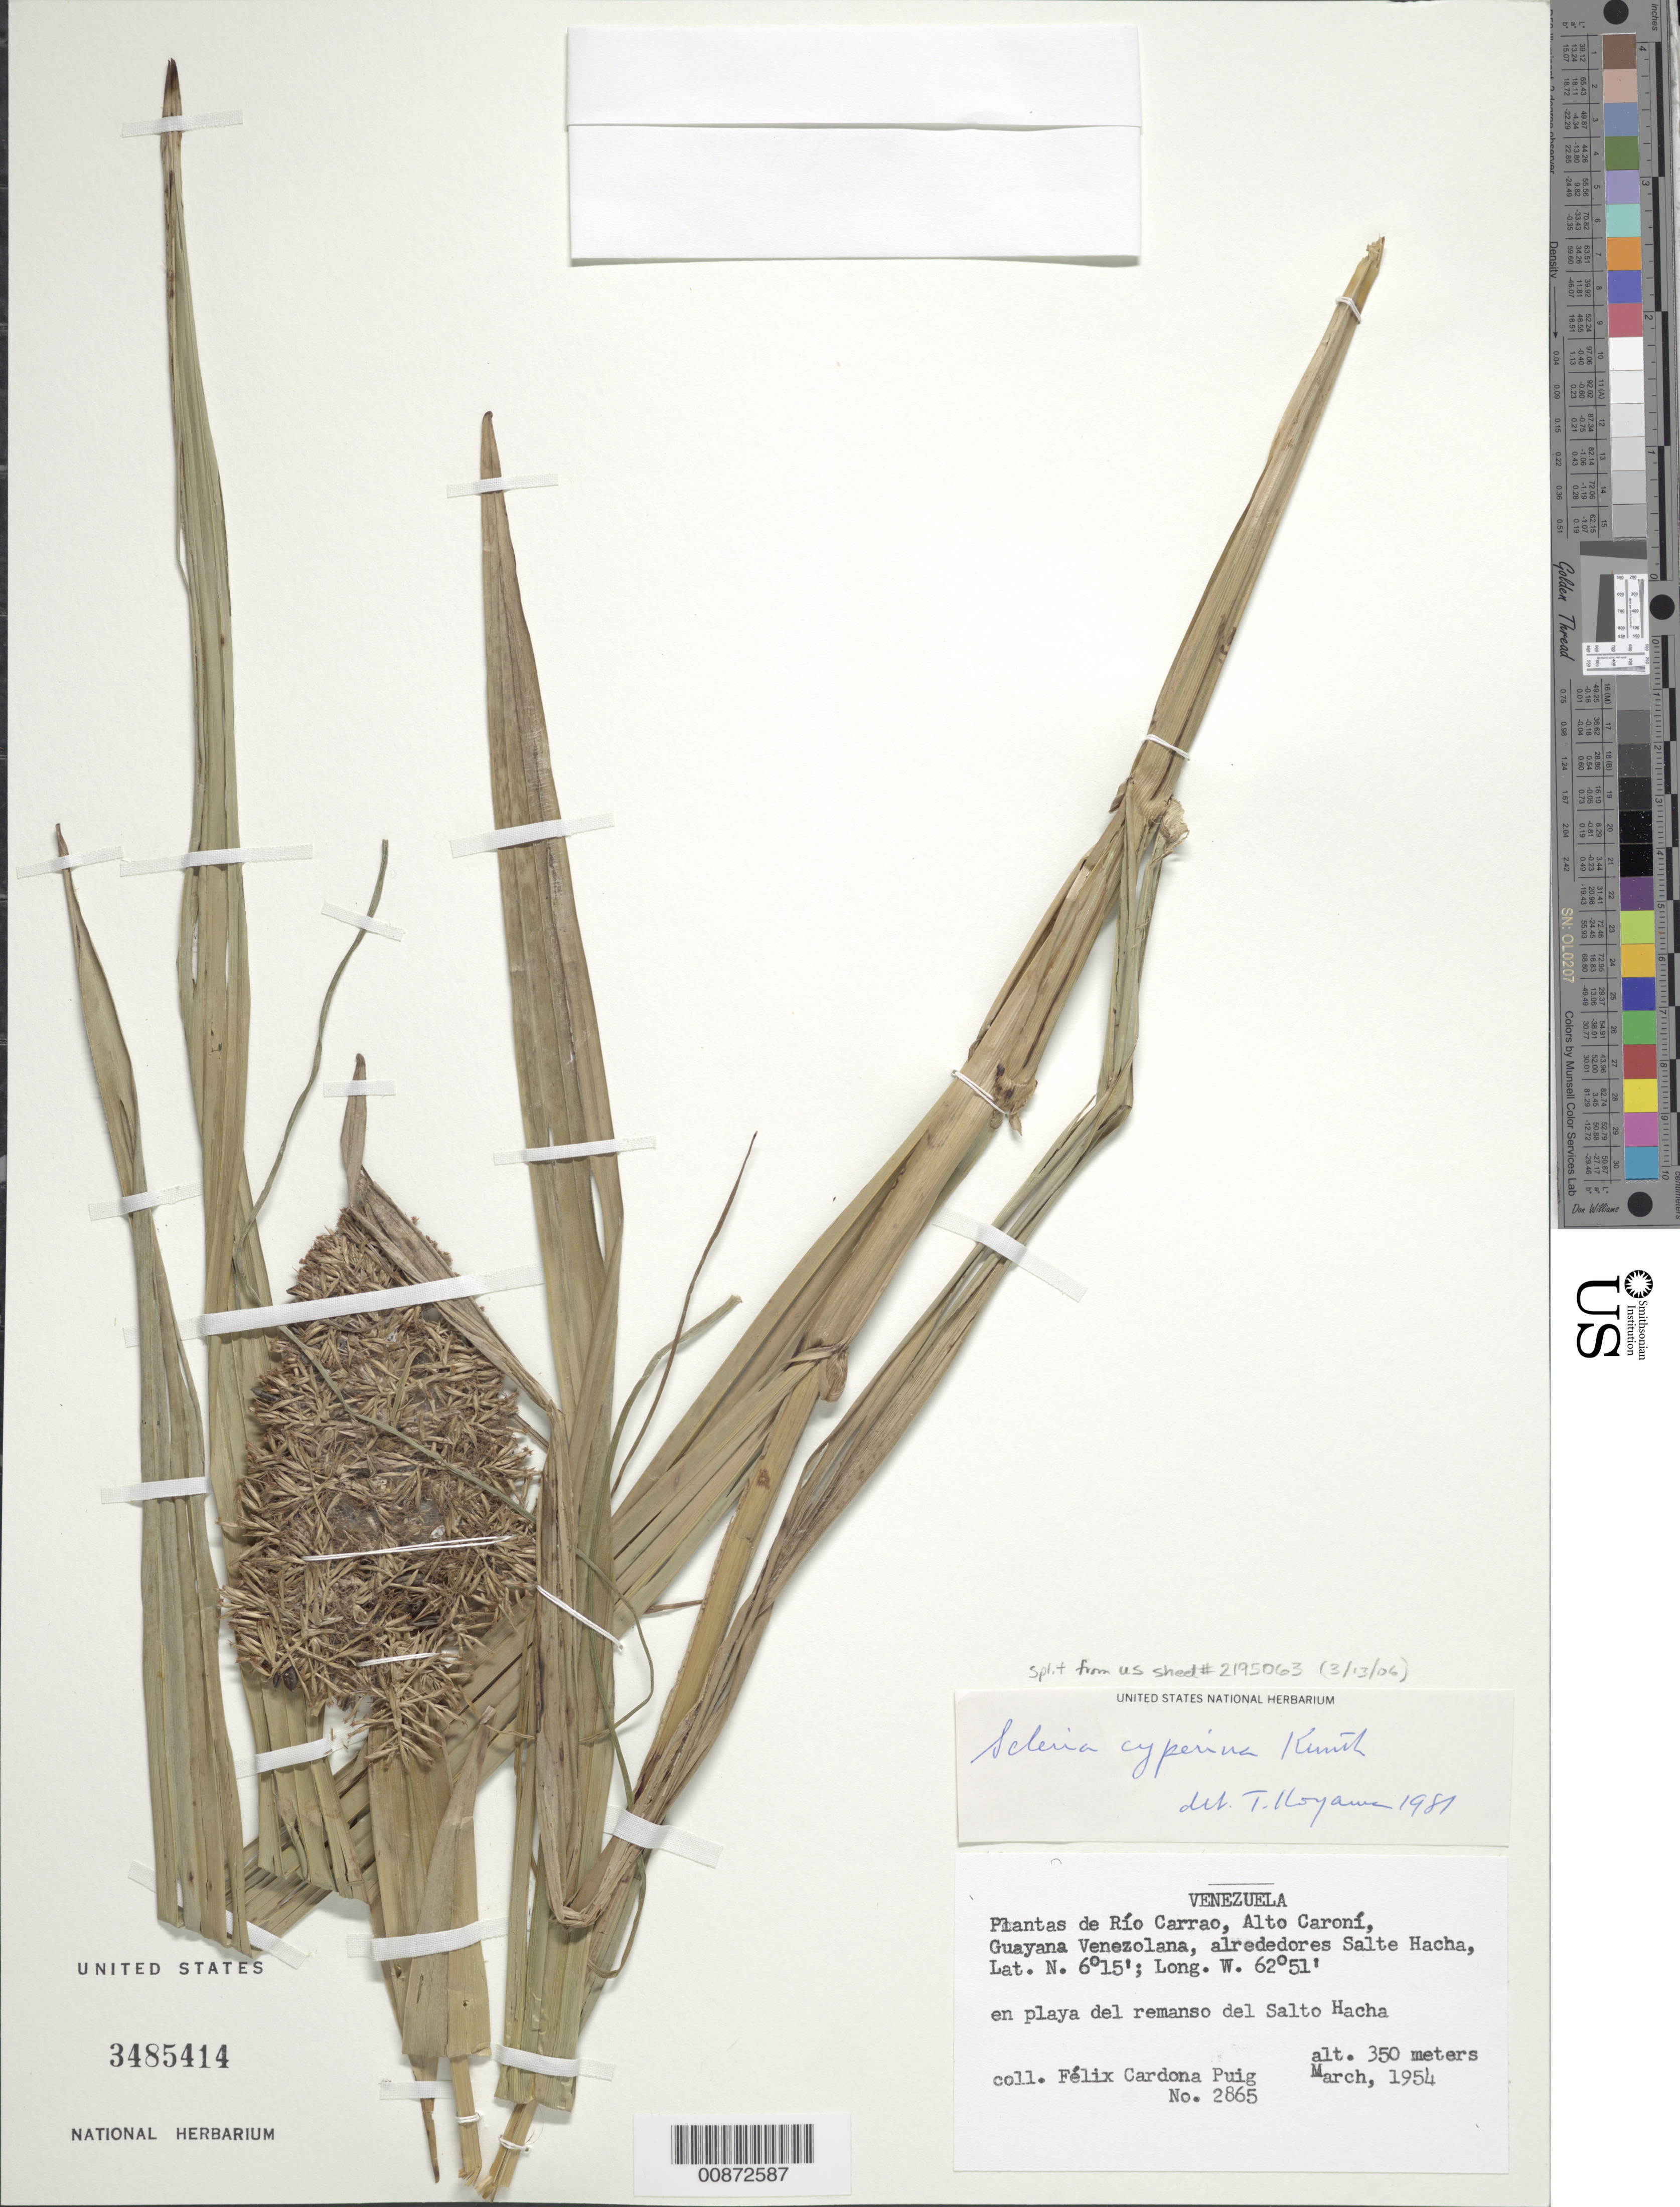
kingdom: Plantae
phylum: Tracheophyta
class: Liliopsida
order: Poales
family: Cyperaceae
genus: Scleria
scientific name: Scleria cyperina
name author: Willd. ex Kunth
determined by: Koyama, Tetsuo M.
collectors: F. Cardona Puig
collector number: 2865 2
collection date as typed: Mar-54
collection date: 1954-03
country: Venezuela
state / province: Bolívar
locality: Alto Río Caroni, Rio Carrao, Salto Hacha, Guayana Venezolana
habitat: Playa del remanso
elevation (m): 350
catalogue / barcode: US 3485414